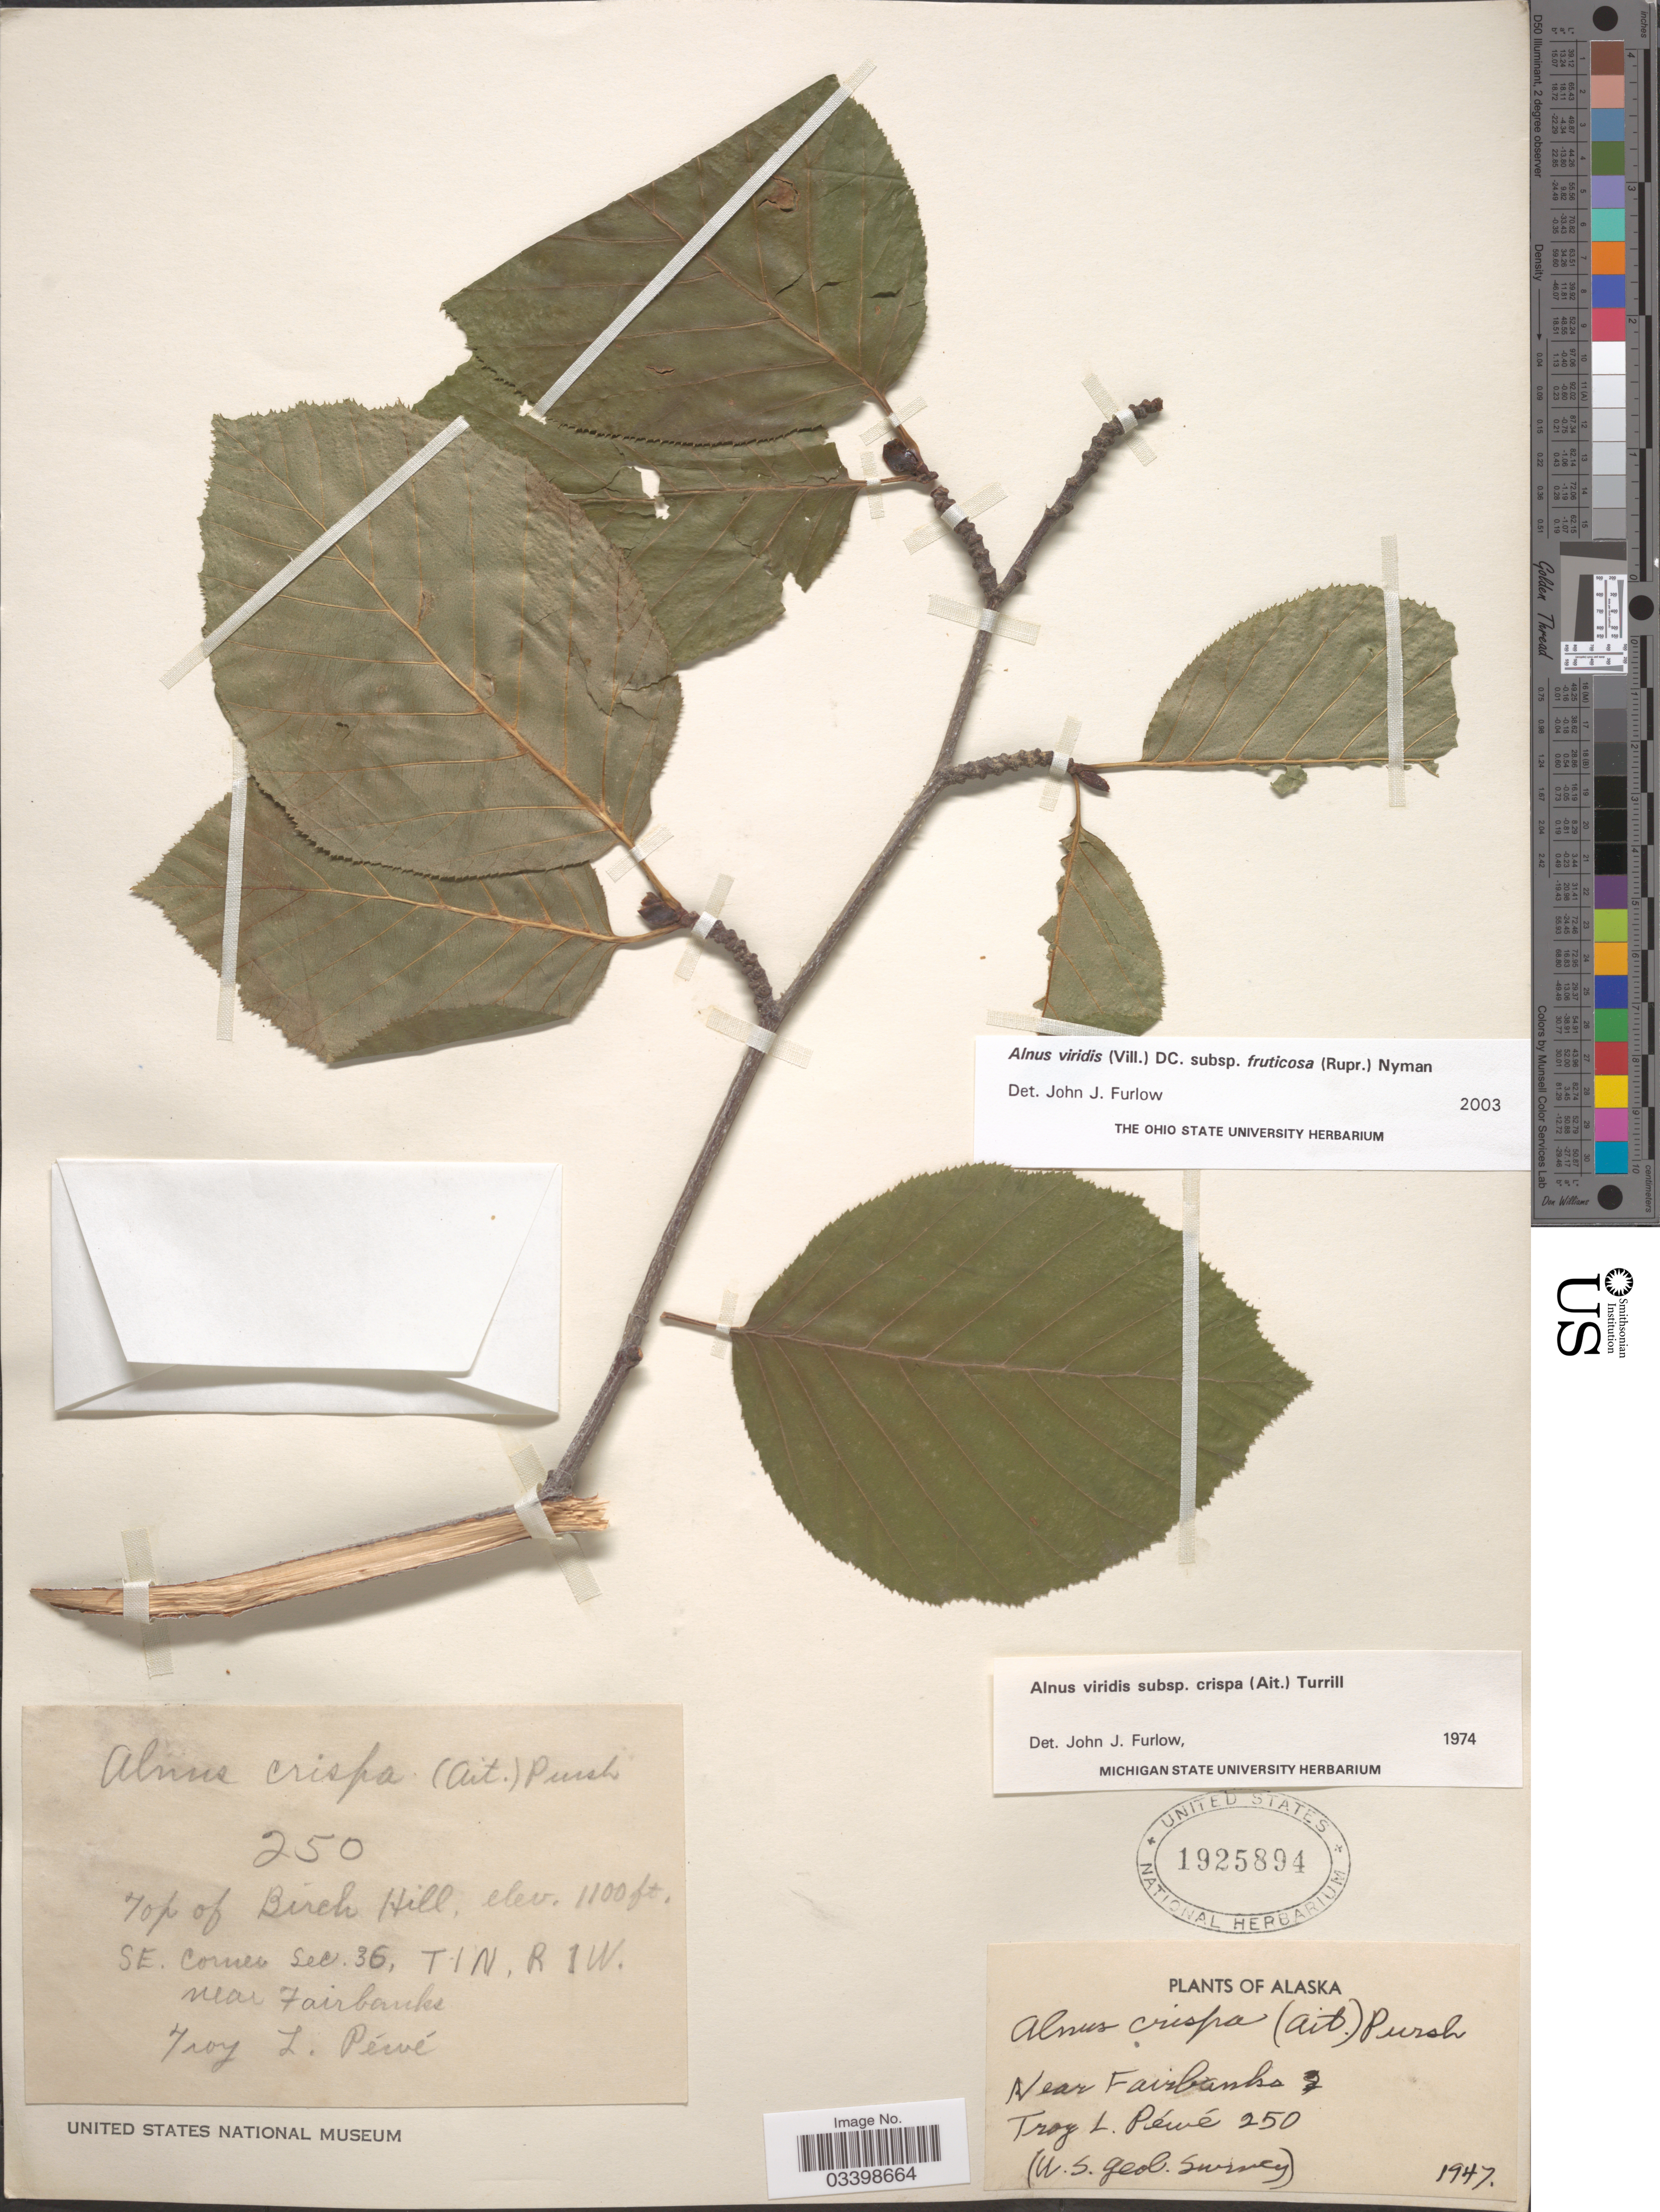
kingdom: Plantae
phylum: Tracheophyta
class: Magnoliopsida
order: Fagales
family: Betulaceae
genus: Alnus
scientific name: Alnus viridis subsp. fruticosa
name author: (Rupr.) Nyman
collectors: T. Péwé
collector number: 250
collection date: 1947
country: United States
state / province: Alaska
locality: Top of Birch Hill. SE. Corner Sec. 36, T1N, R1W. Near Fairbanks.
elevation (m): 335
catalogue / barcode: US 1925894